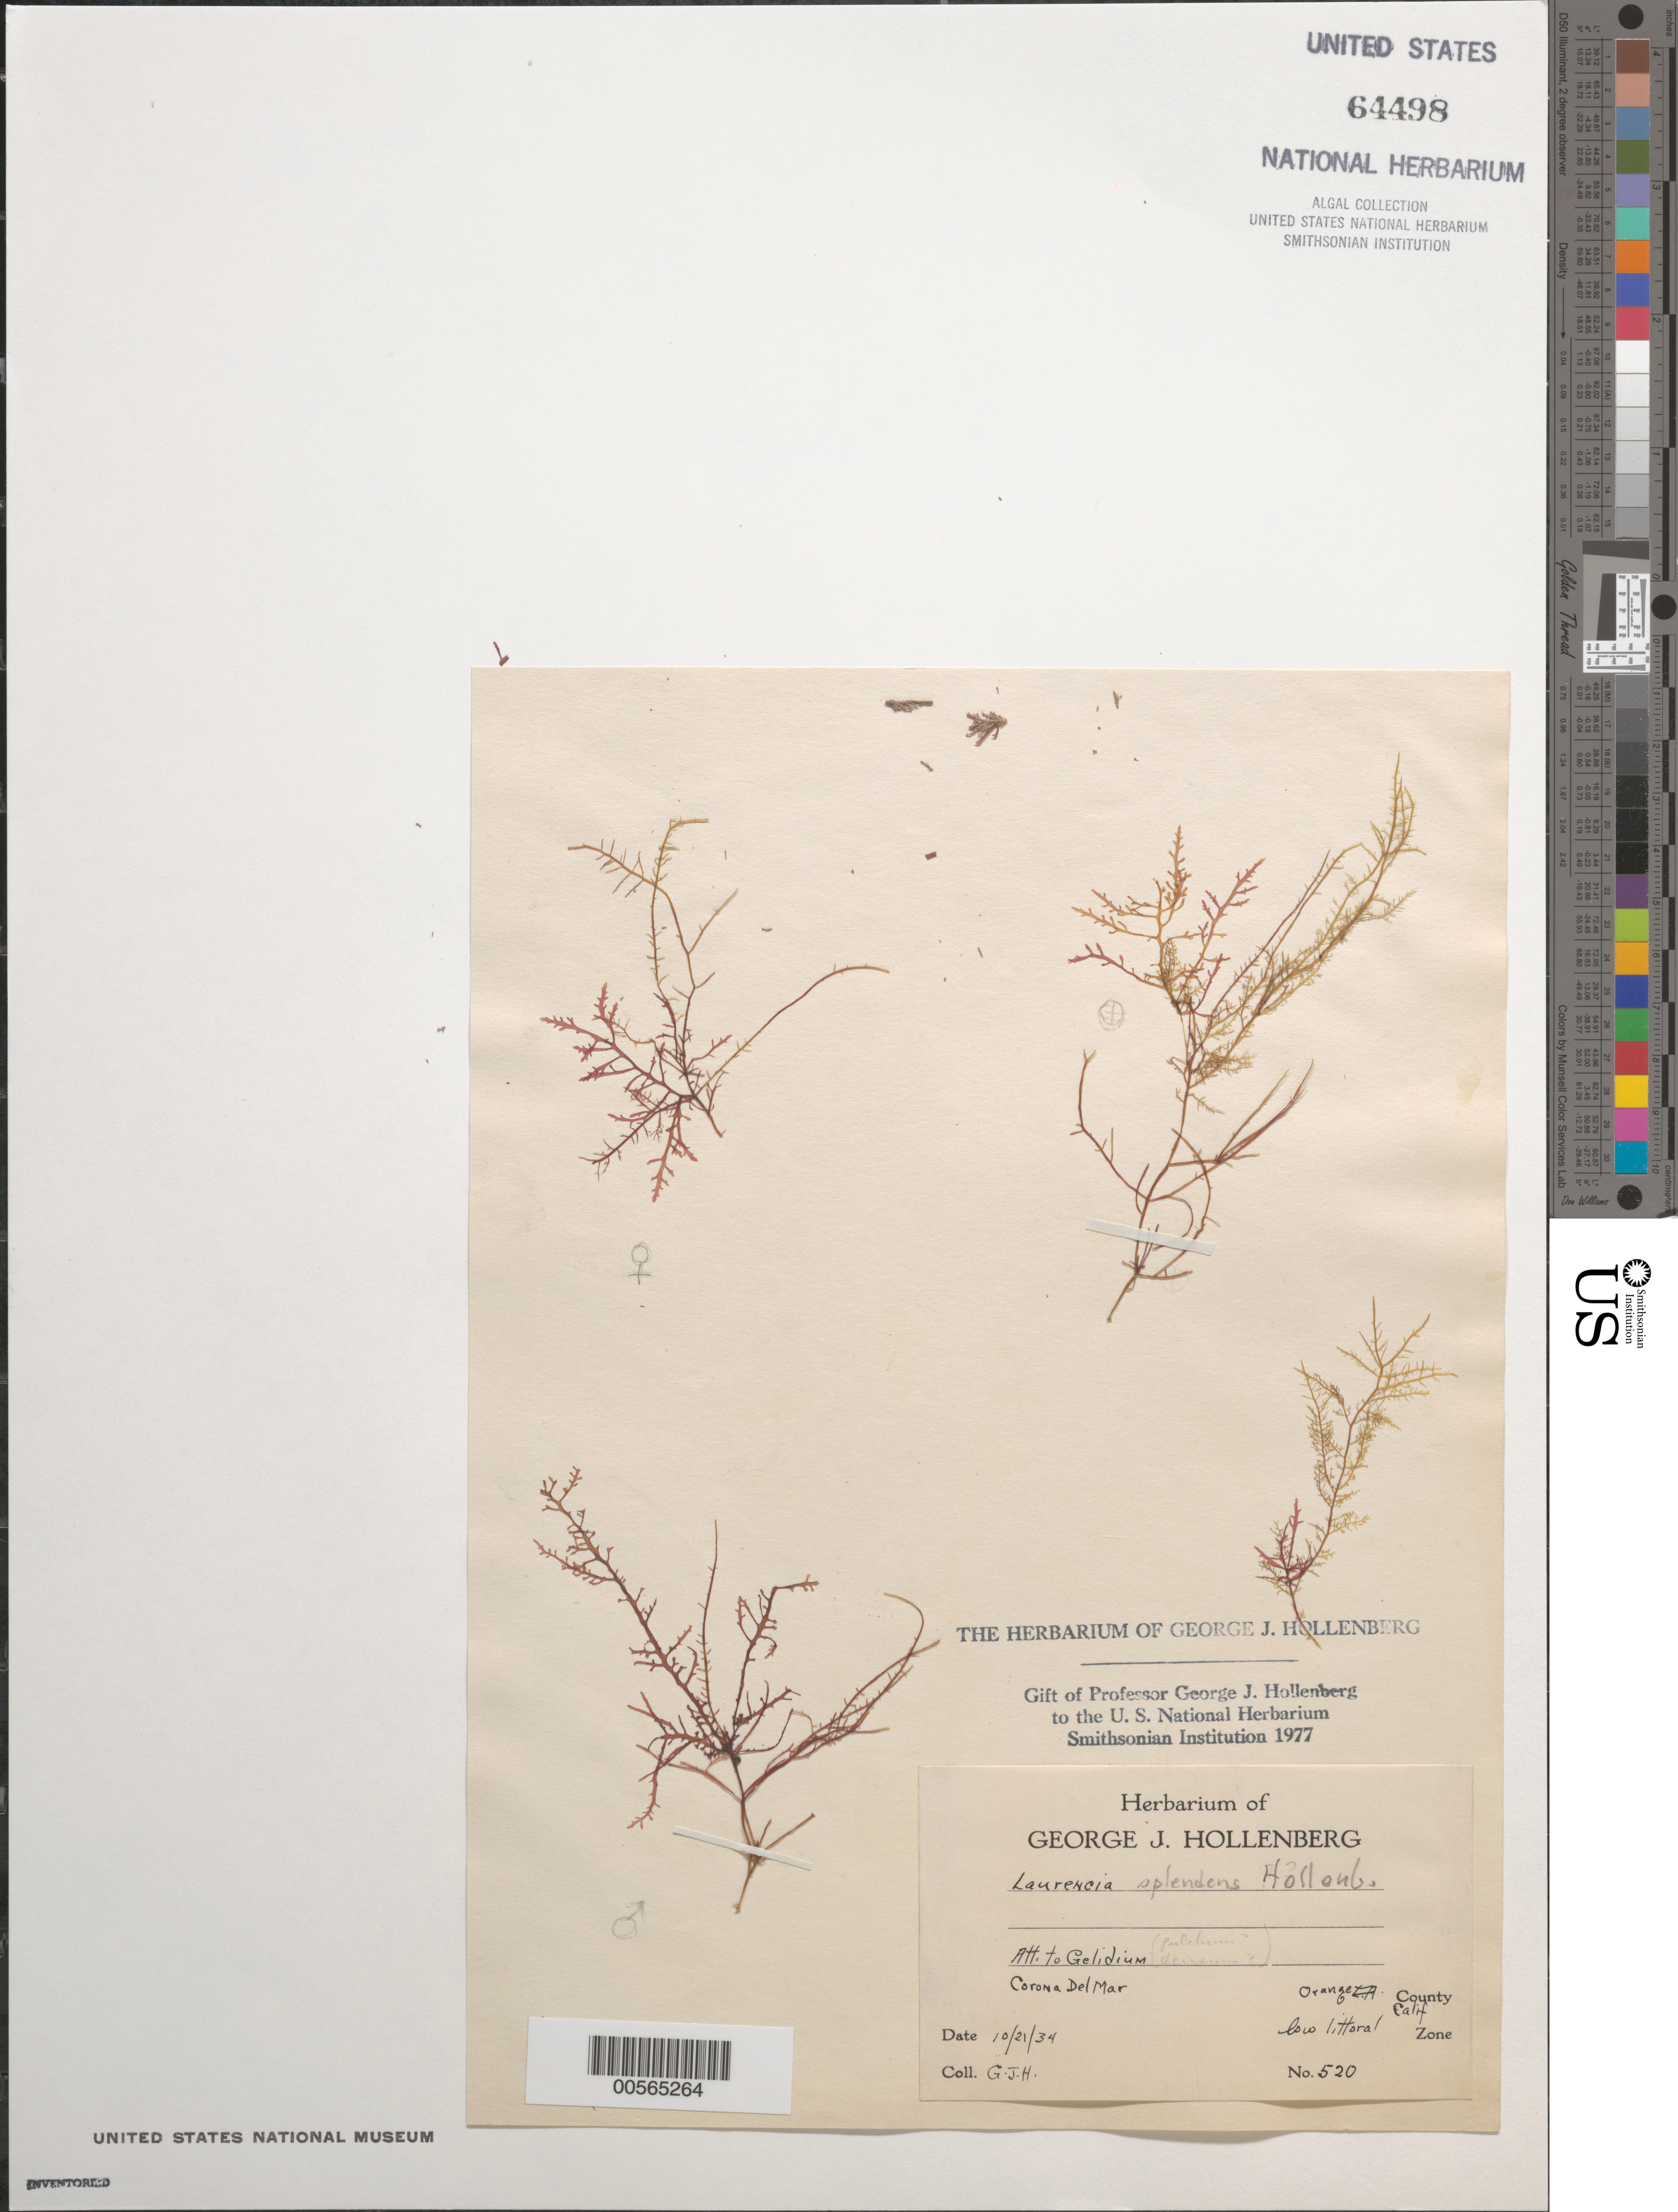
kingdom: Plantae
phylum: Rhodophyta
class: Florideophyceae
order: Ceramiales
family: Rhodomelaceae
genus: Osmundea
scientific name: Osmundea splendens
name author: (Hollenb.) K.W. Nam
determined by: Algae name updating Project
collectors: G. Hollenberg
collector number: GJH 520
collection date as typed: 21 Oct 1934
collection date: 1934-10-21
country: United States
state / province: California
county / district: Orange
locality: Corona del Mar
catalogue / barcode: US 64498